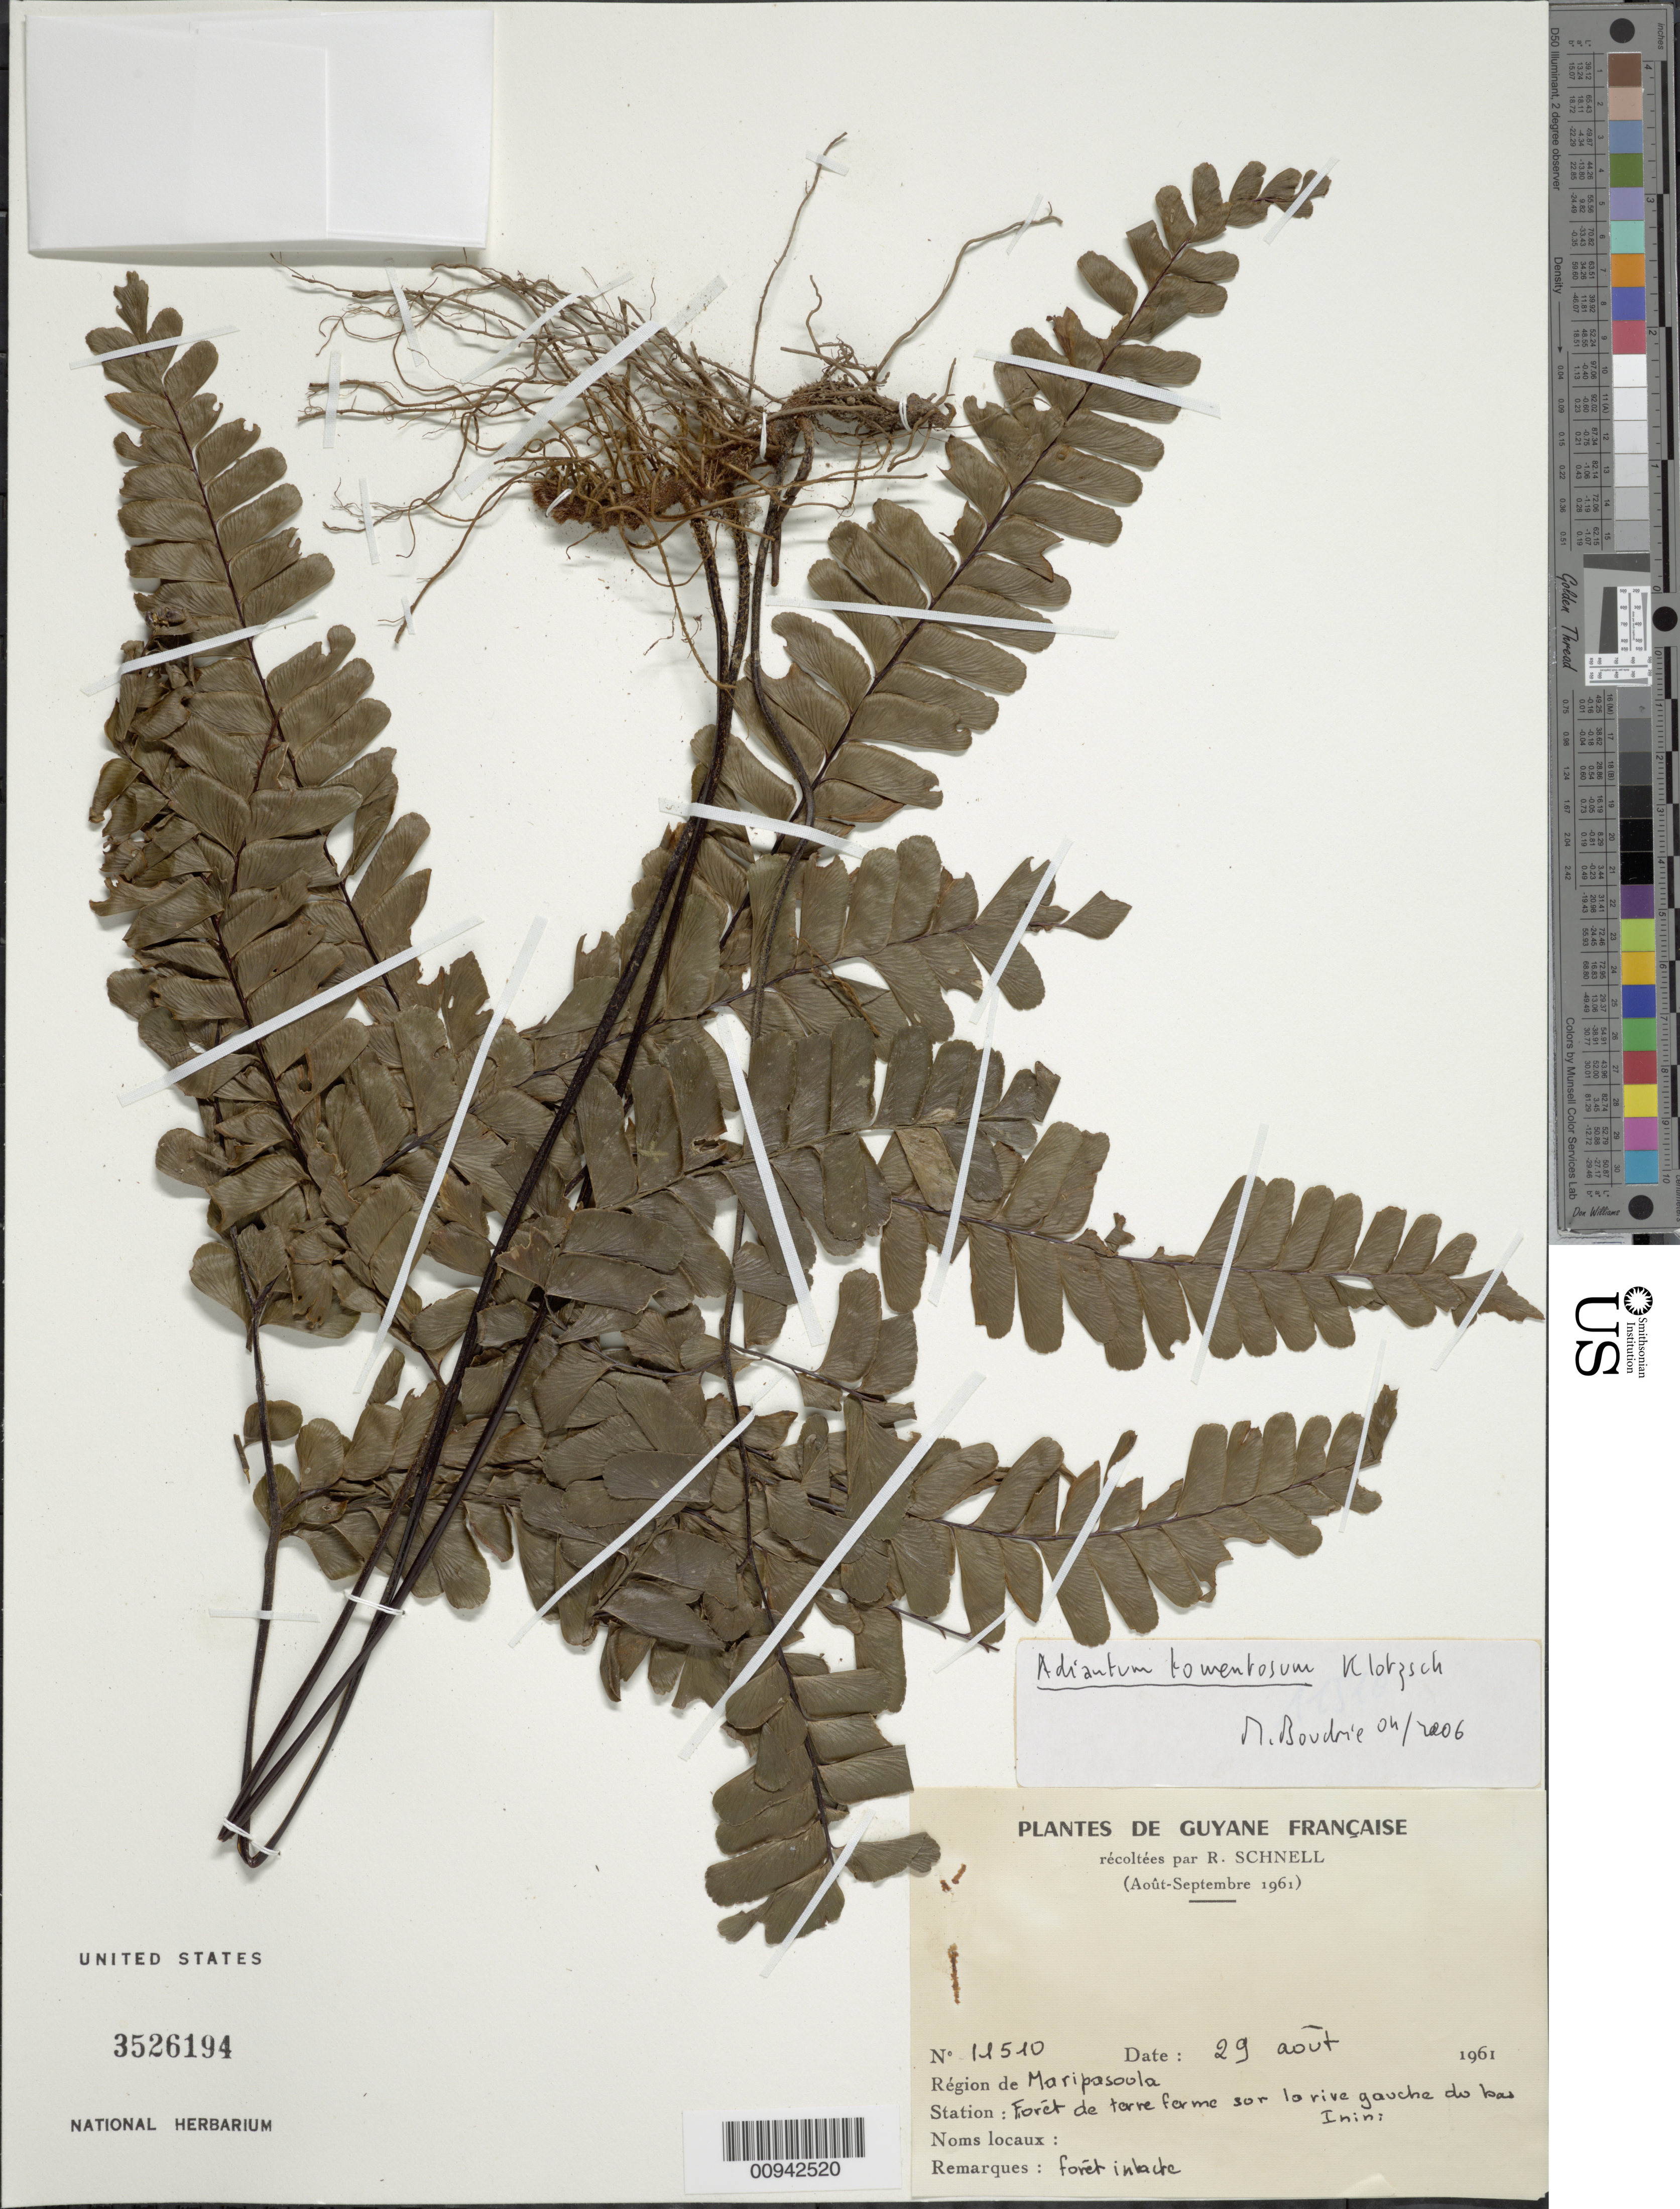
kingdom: Plantae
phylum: Tracheophyta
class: Polypodiopsida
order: Polypodiales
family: Pteridaceae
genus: Adiantum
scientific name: Adiantum tomentosum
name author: Klotzsch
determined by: Boudrie, M.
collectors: R. A. Schnell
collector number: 11510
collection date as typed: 29-Aug-61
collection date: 1961-08-29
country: French Guiana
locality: Maripasoula; rive gauche du bas Inini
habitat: Foret de terre firme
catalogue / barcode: US 3526194